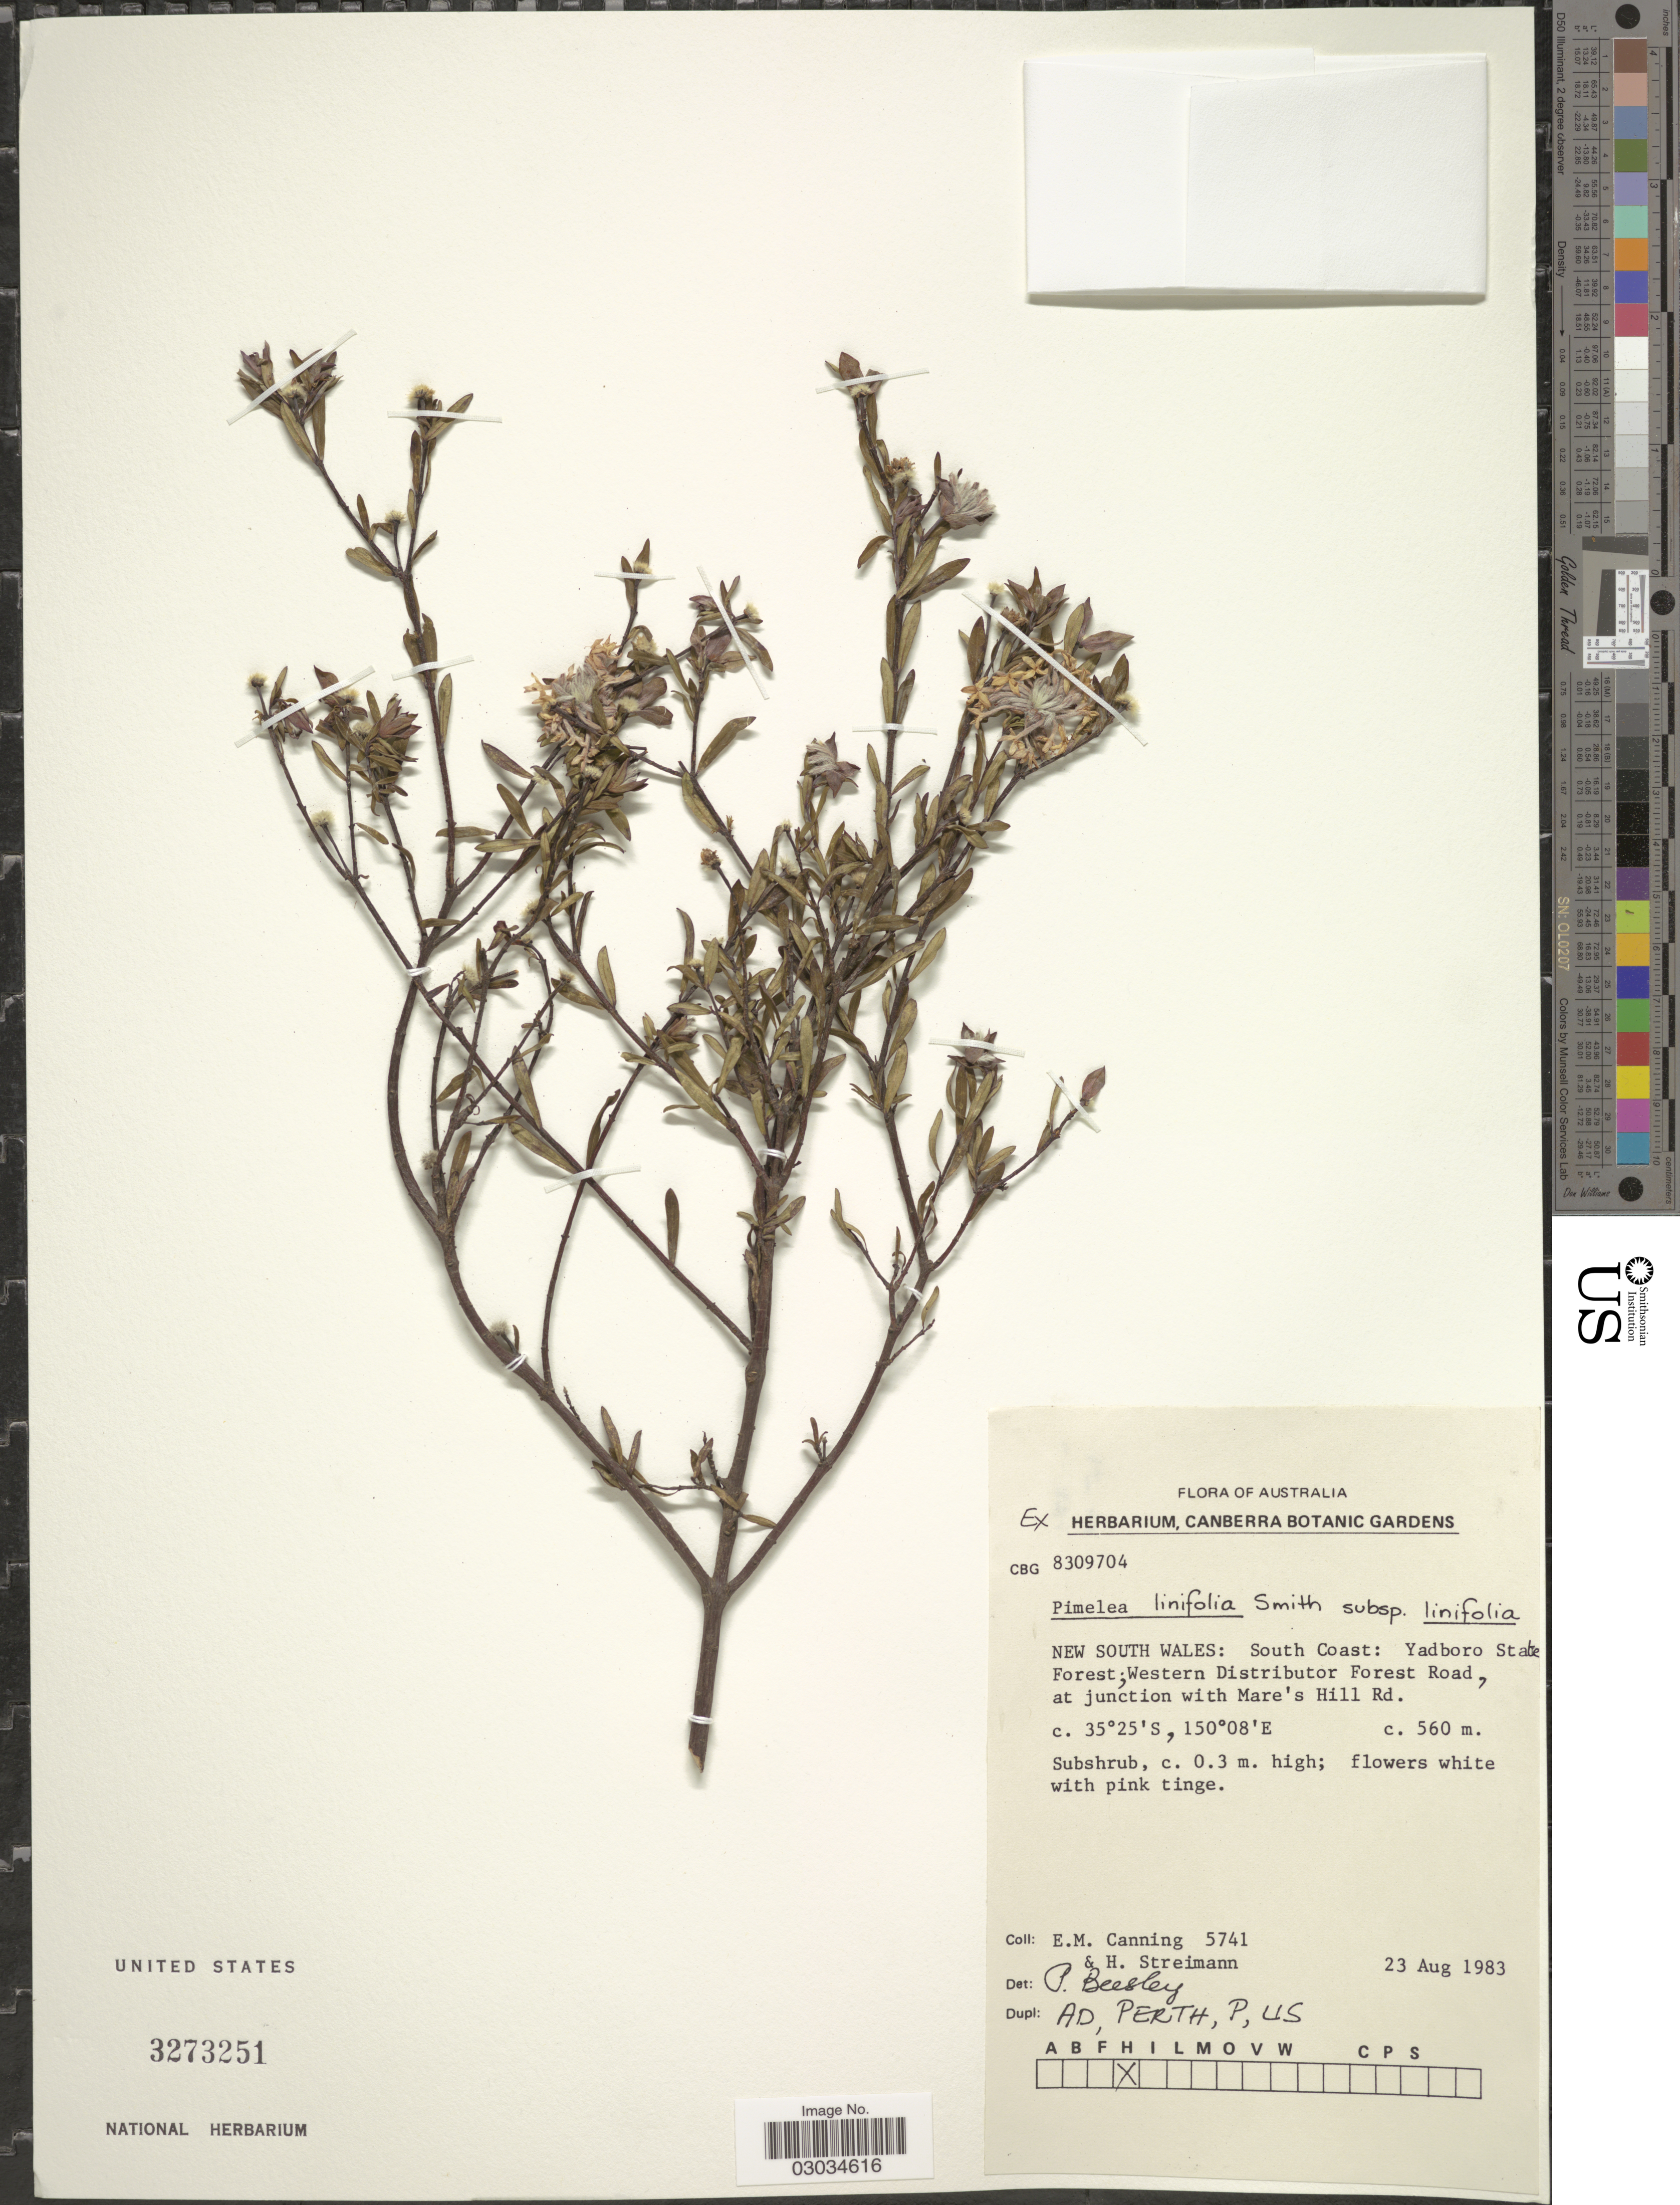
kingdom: Plantae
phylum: Tracheophyta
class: Magnoliopsida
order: Malvales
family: Thymelaeaceae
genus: Pimelea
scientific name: Pimelea linifolia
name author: Sm.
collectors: E. Canning & H. Streimann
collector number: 5741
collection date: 1983-08-23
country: Australia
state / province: New South Wales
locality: South Coast: Yadboro State Forest; Western Distributor Forest Road, at junction with Mare's Hill Rd.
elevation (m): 560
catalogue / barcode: US 3273251